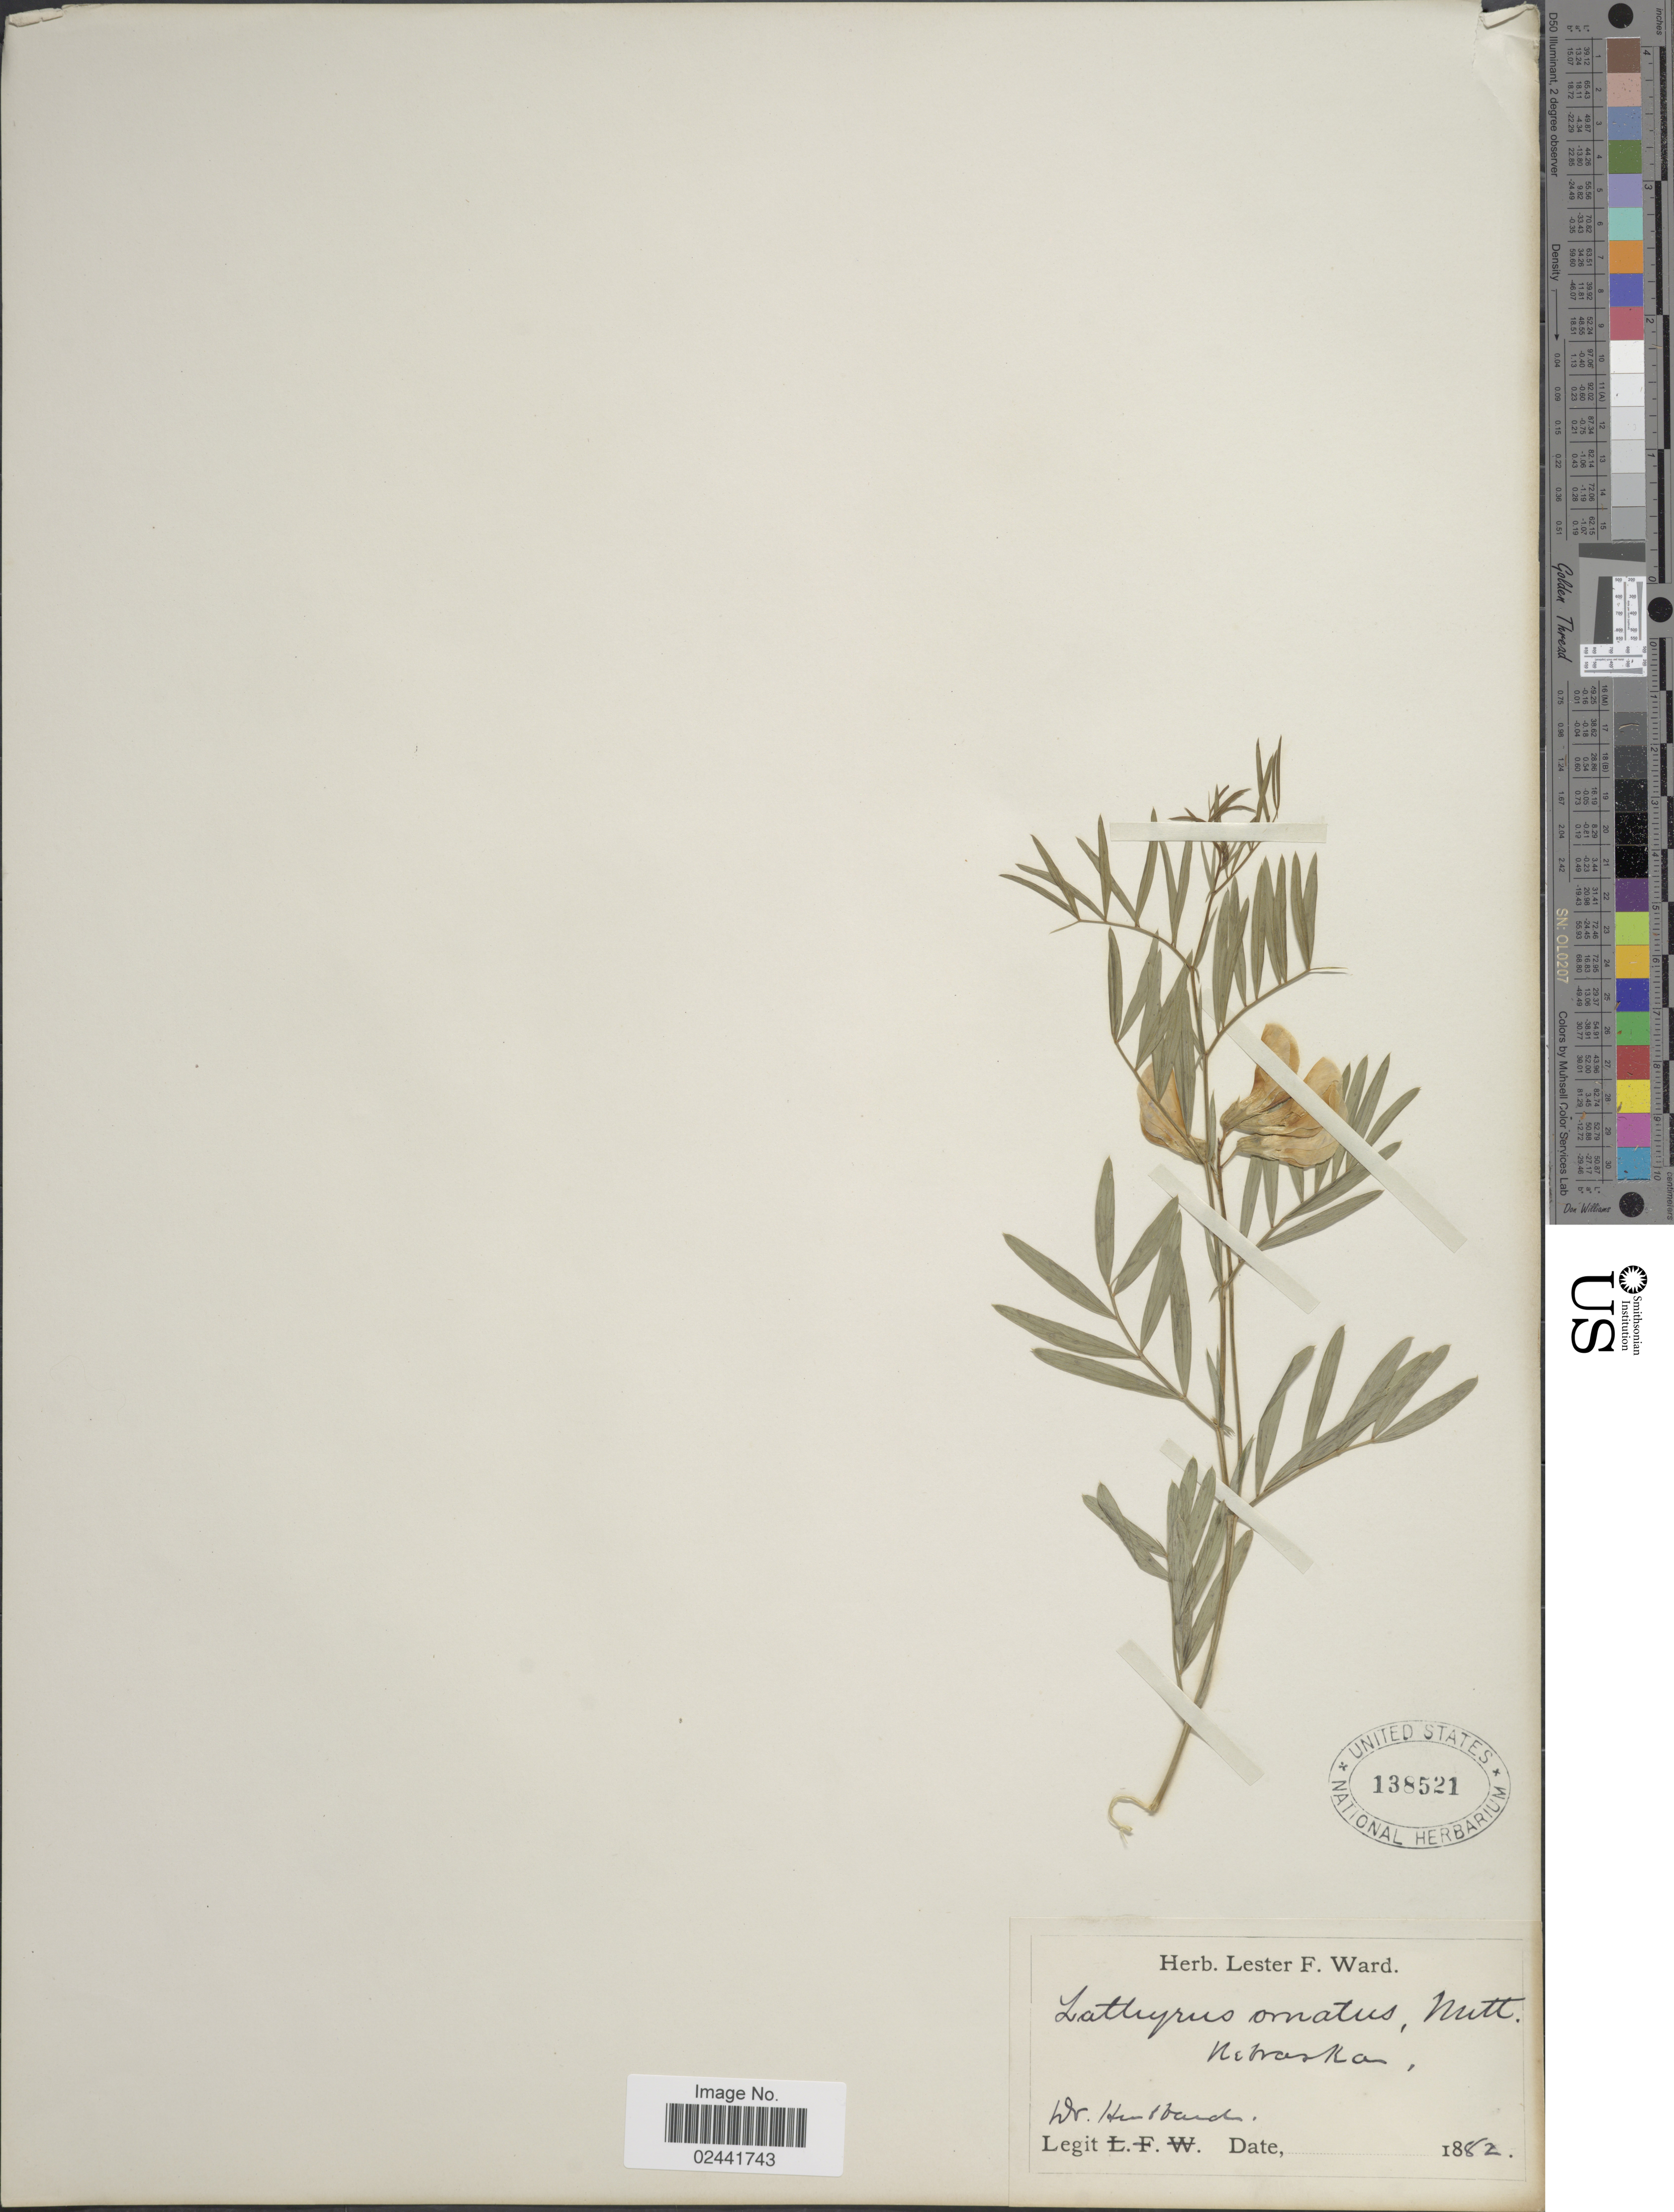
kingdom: Plantae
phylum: Tracheophyta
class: Magnoliopsida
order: Fabales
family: Fabaceae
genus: Lathyrus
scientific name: Lathyrus stipulaceus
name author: (Pursh) Butters & H. St. John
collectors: Hubbard, --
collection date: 1882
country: United States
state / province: Nebraska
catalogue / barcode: US 138521